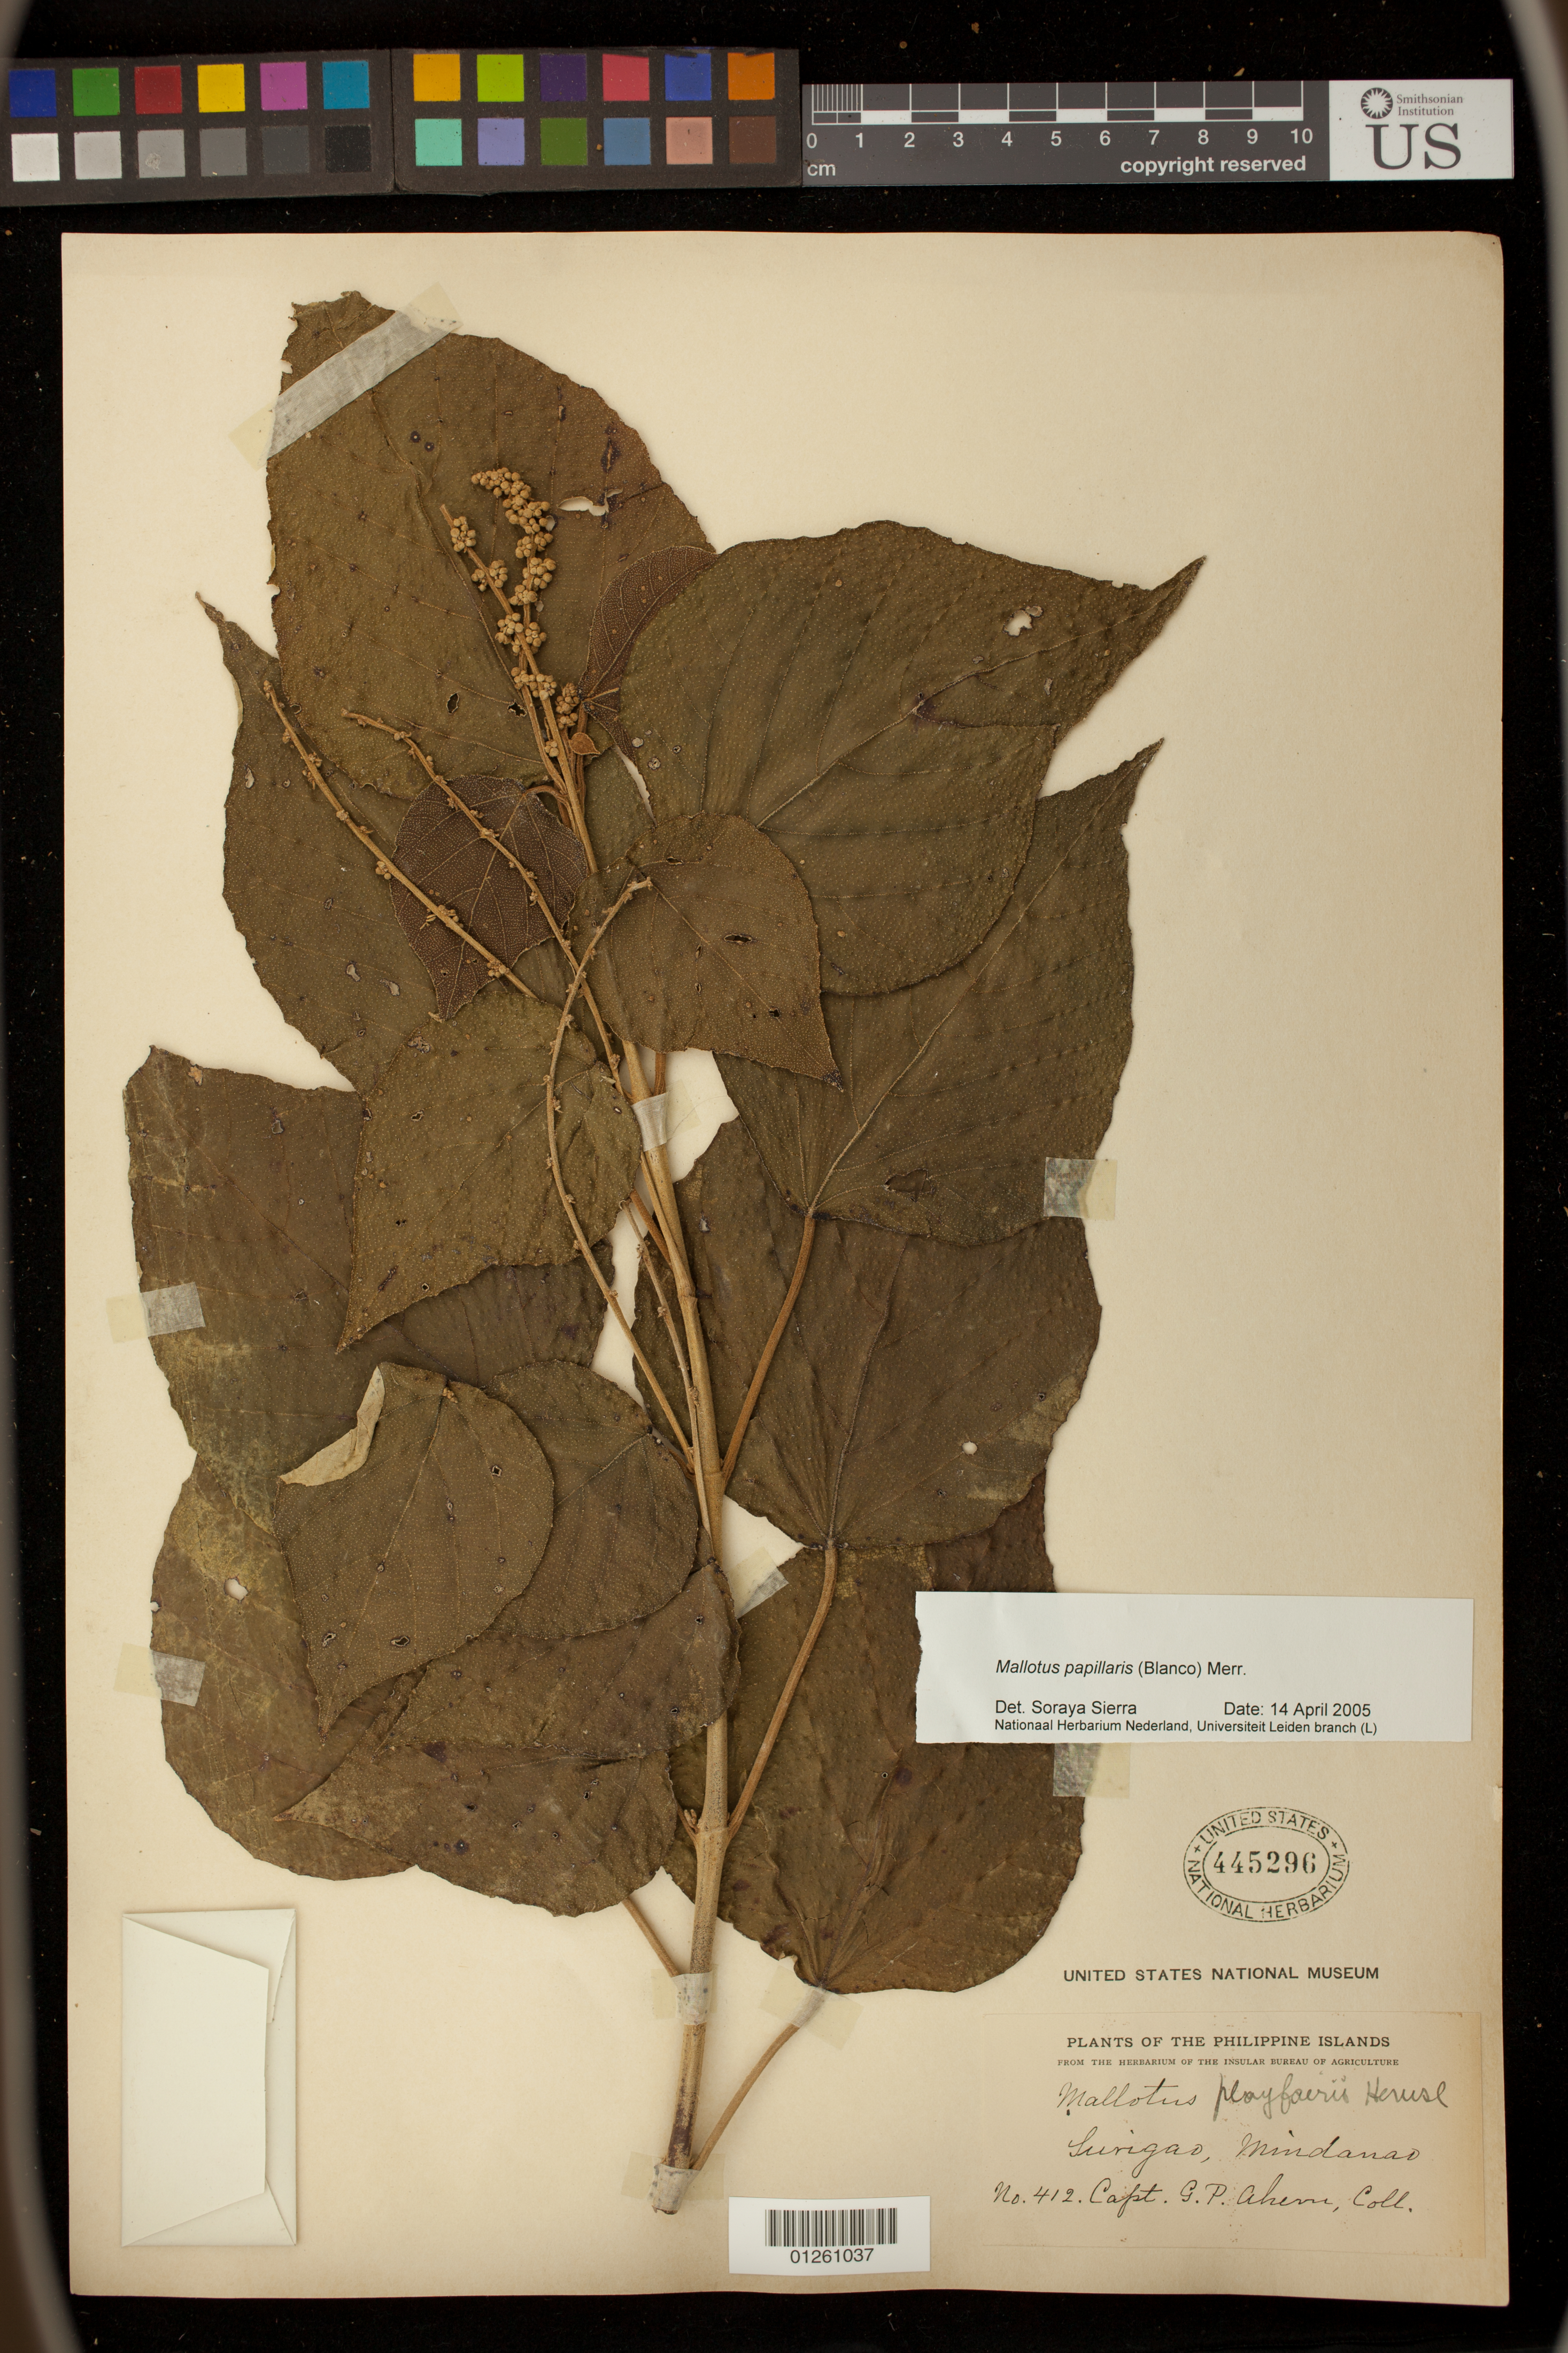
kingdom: Plantae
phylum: Tracheophyta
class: Magnoliopsida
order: Malpighiales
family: Euphorbiaceae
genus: Mallotus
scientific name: Mallotus papillaris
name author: (Blanco) Merr.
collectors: G. Ahern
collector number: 412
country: Philippines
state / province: Caraga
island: Mindinao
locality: Surigao, Mindanao.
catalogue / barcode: US 445296